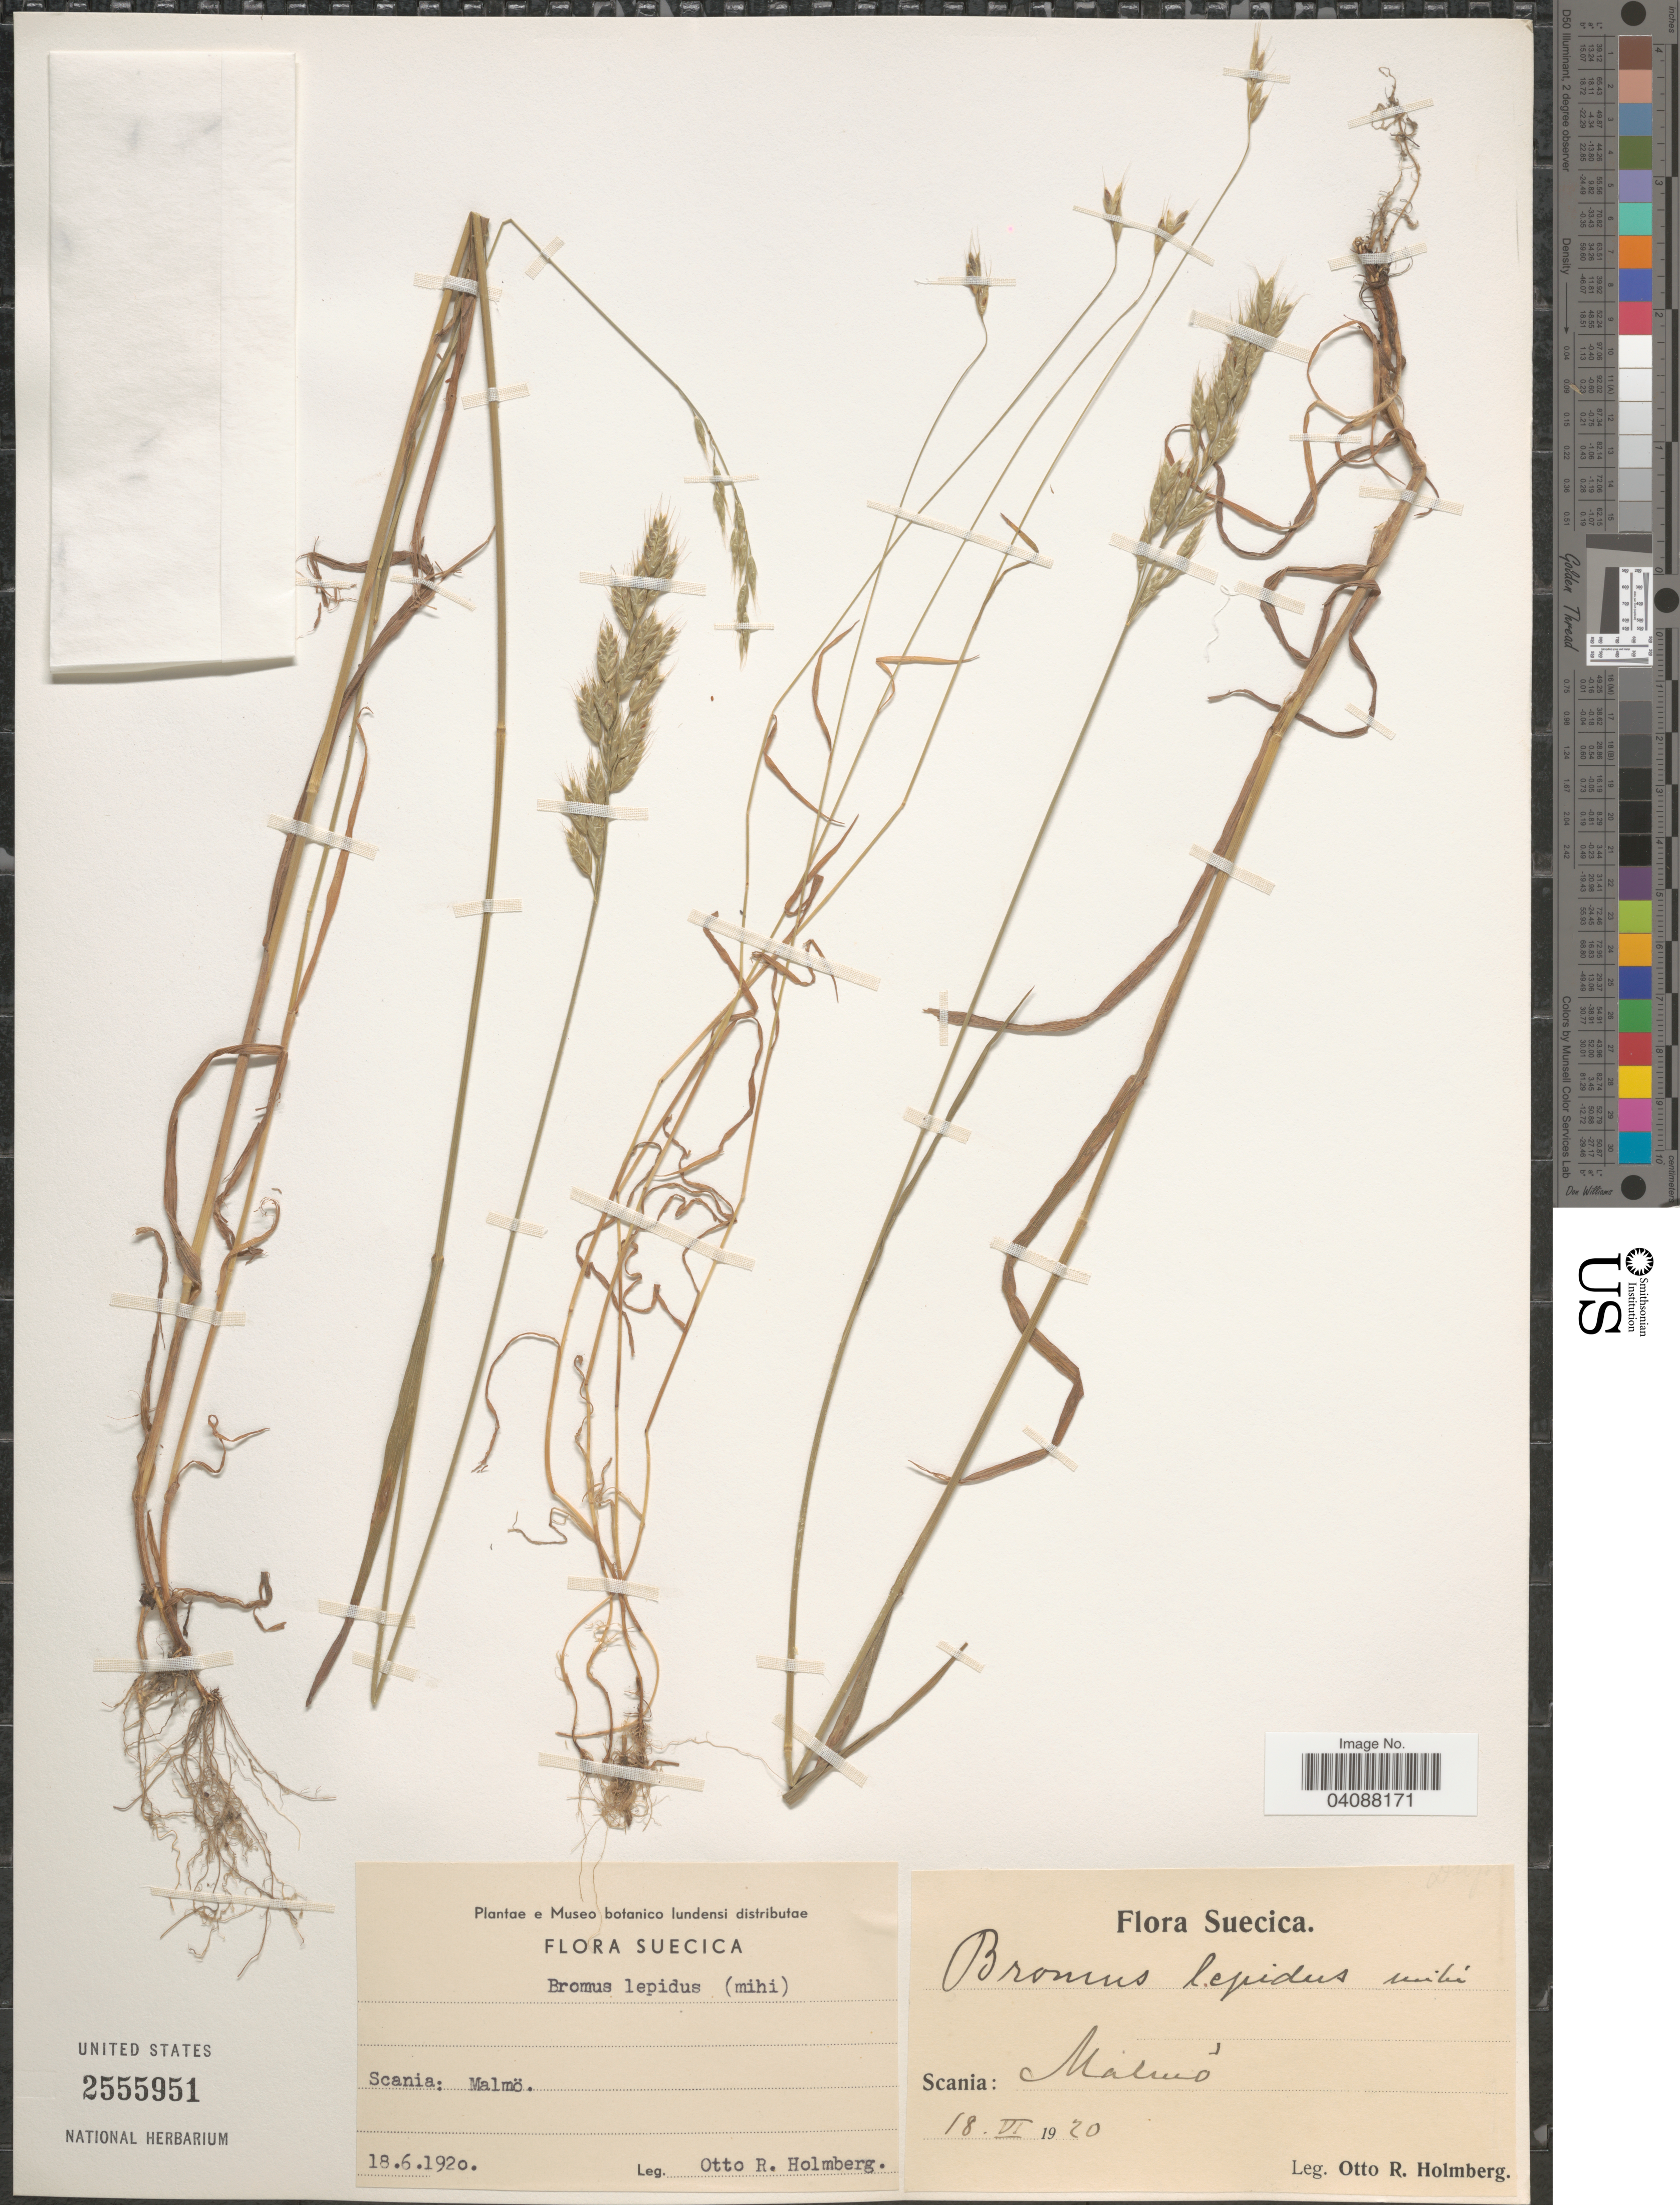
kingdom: Plantae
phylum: Tracheophyta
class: Liliopsida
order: Poales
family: Poaceae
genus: Bromus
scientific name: Bromus lepidus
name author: Holmberg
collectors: O. Holmberg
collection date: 1920-06-18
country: Sweden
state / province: Skåne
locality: Suecica. Scania: Malmö.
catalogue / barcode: US 2555951